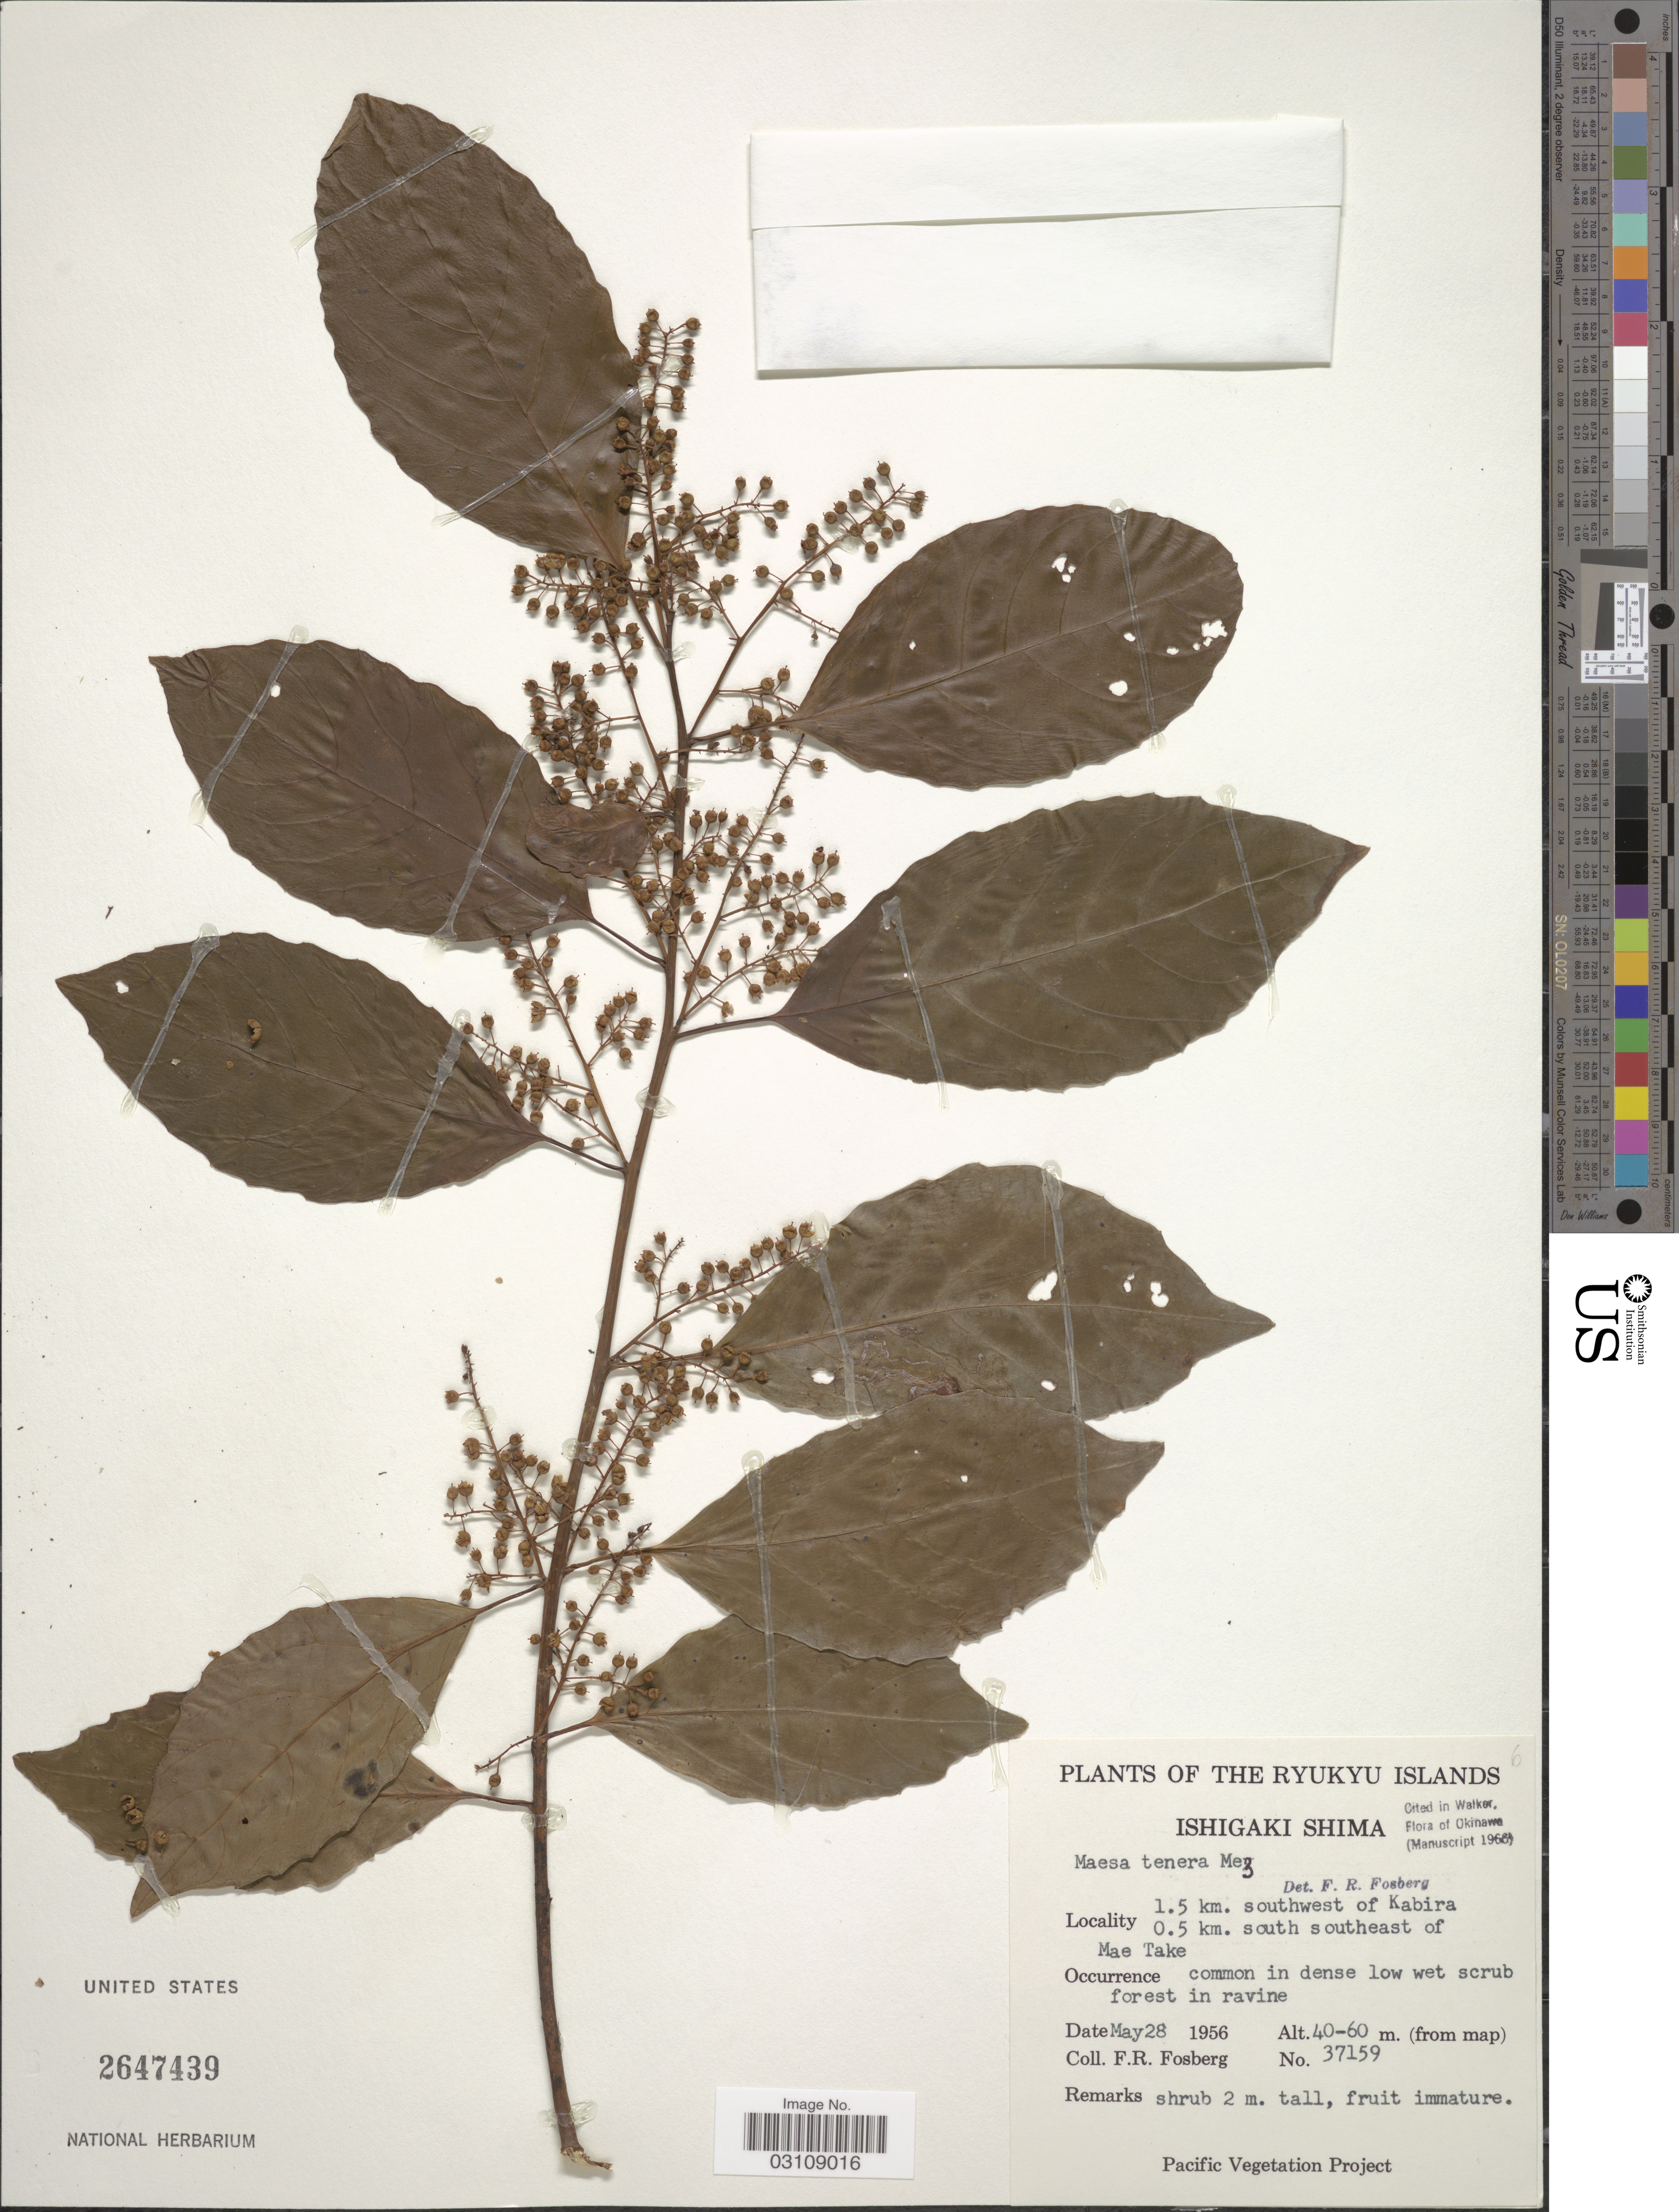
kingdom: Plantae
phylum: Tracheophyta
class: Magnoliopsida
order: Ericales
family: Primulaceae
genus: Maesa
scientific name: Maesa tenera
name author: Mez in Engl.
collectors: F. R. Fosberg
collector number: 37159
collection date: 1956-05-28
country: Japan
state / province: Okinawa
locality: The Ryukyu Islands, Ishigaki Shima, 1.5 km. southwest of Kabira, 0.5 km. south southeast of Mae Take.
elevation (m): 40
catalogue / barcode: US 2647439